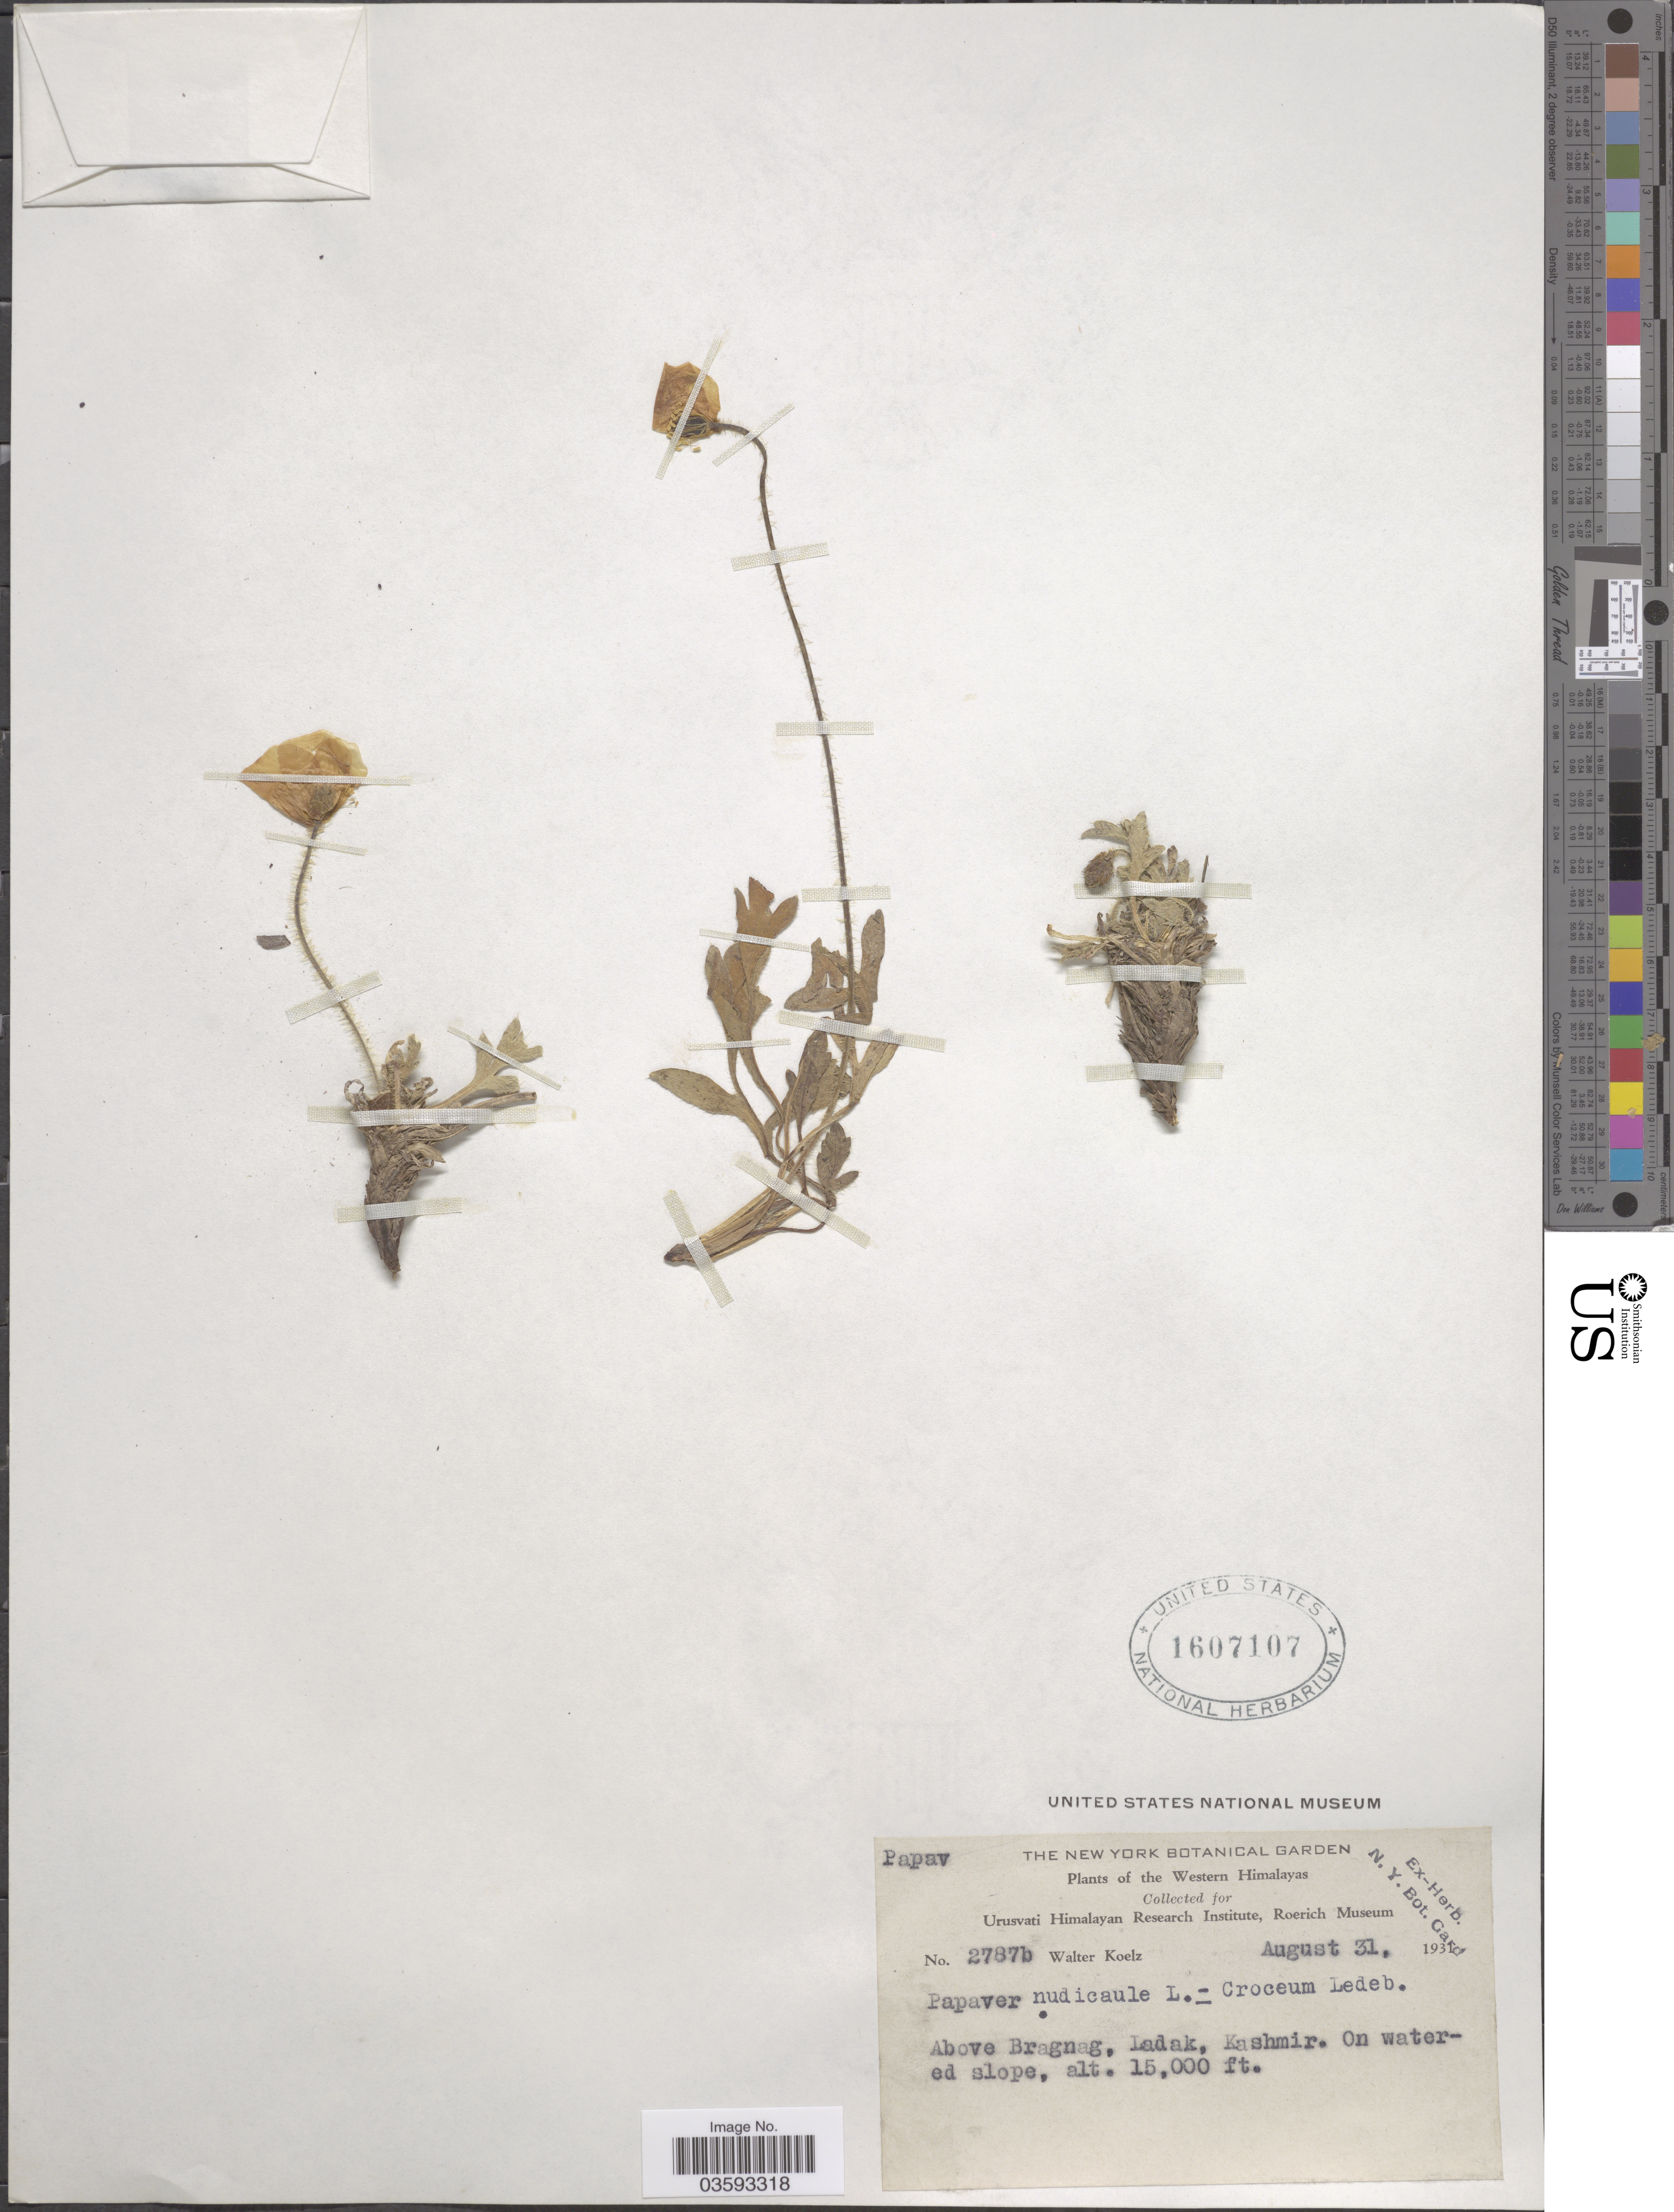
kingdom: Plantae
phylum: Tracheophyta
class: Magnoliopsida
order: Ranunculales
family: Papaveraceae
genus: Papaver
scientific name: Papaver nudicaule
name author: L.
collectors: W. N. Koelz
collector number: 2787b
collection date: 1931-08-31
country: India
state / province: Ladakh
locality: Western Himalayas. Above Bragnag, Ladak, Kashmir.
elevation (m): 4572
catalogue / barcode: US 1607107